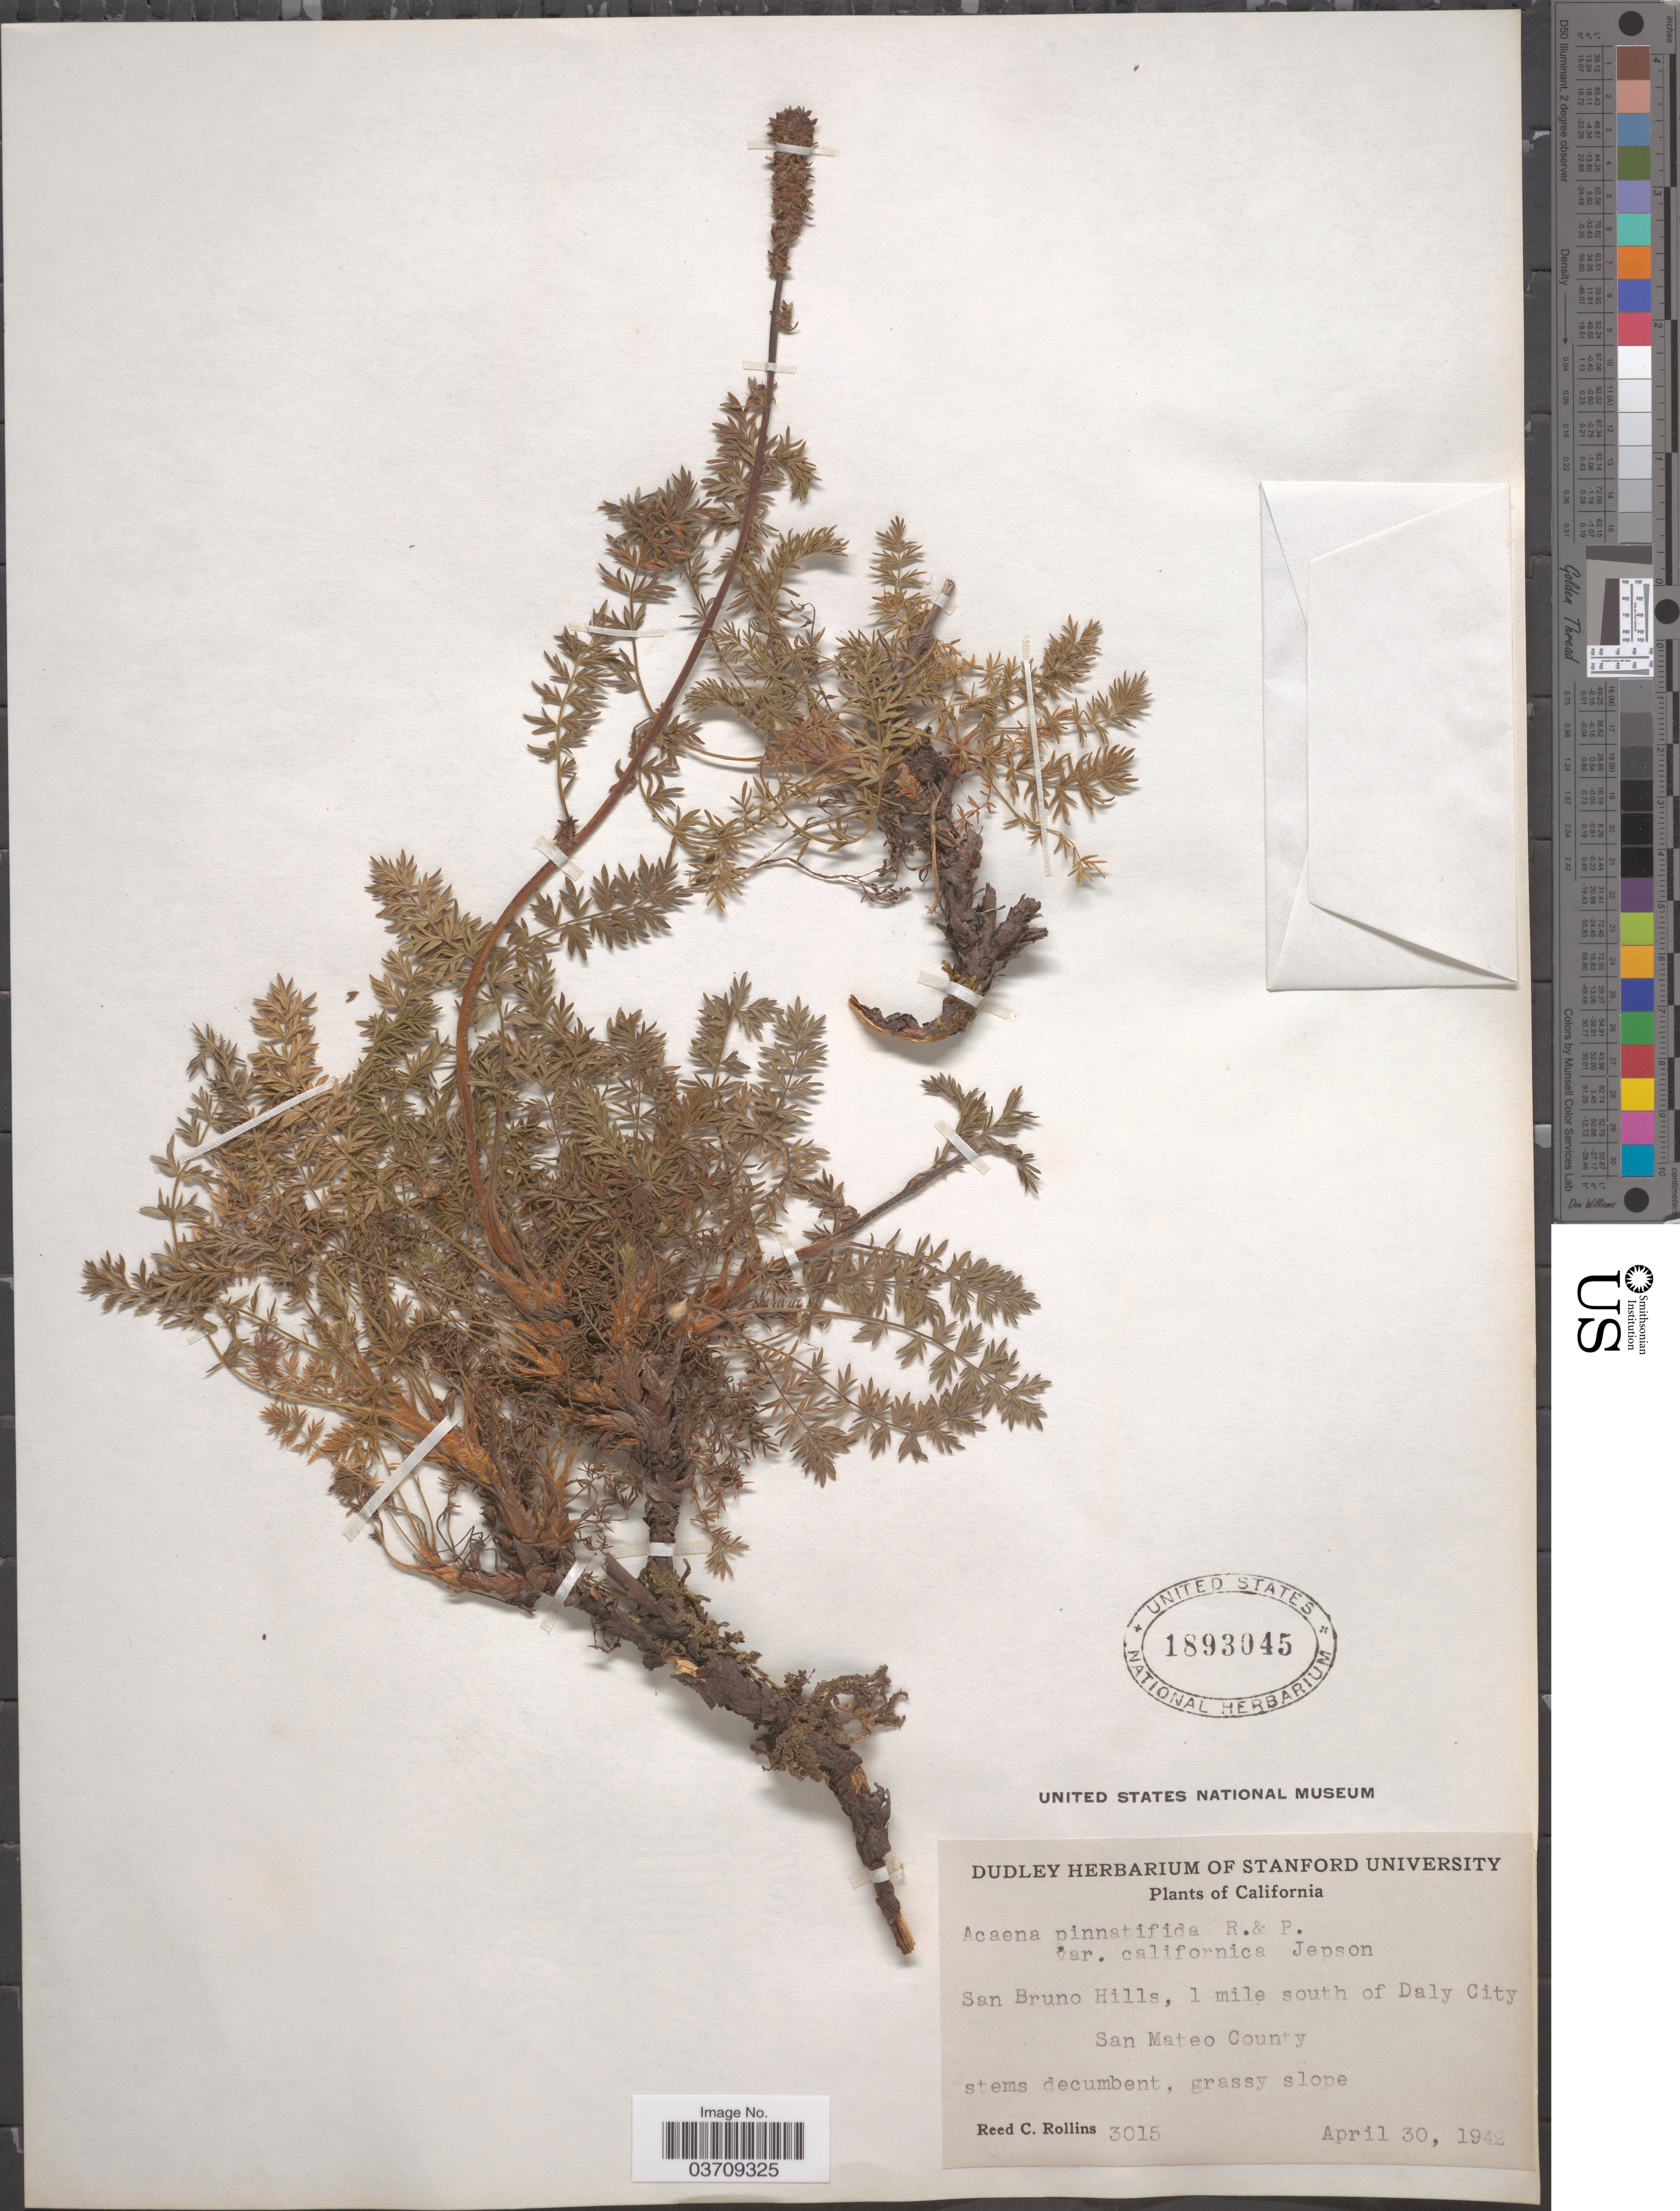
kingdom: Plantae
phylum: Tracheophyta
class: Magnoliopsida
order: Rosales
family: Rosaceae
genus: Acaena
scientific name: Acaena trifida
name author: Ruiz & Pav.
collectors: R. C. Rollins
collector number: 3015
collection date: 1942-04-30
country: United States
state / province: California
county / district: San Mateo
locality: San Bruno Hills, 1 mile south of Daly City, San Mateo County.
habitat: grassy slope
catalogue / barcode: US 1893045